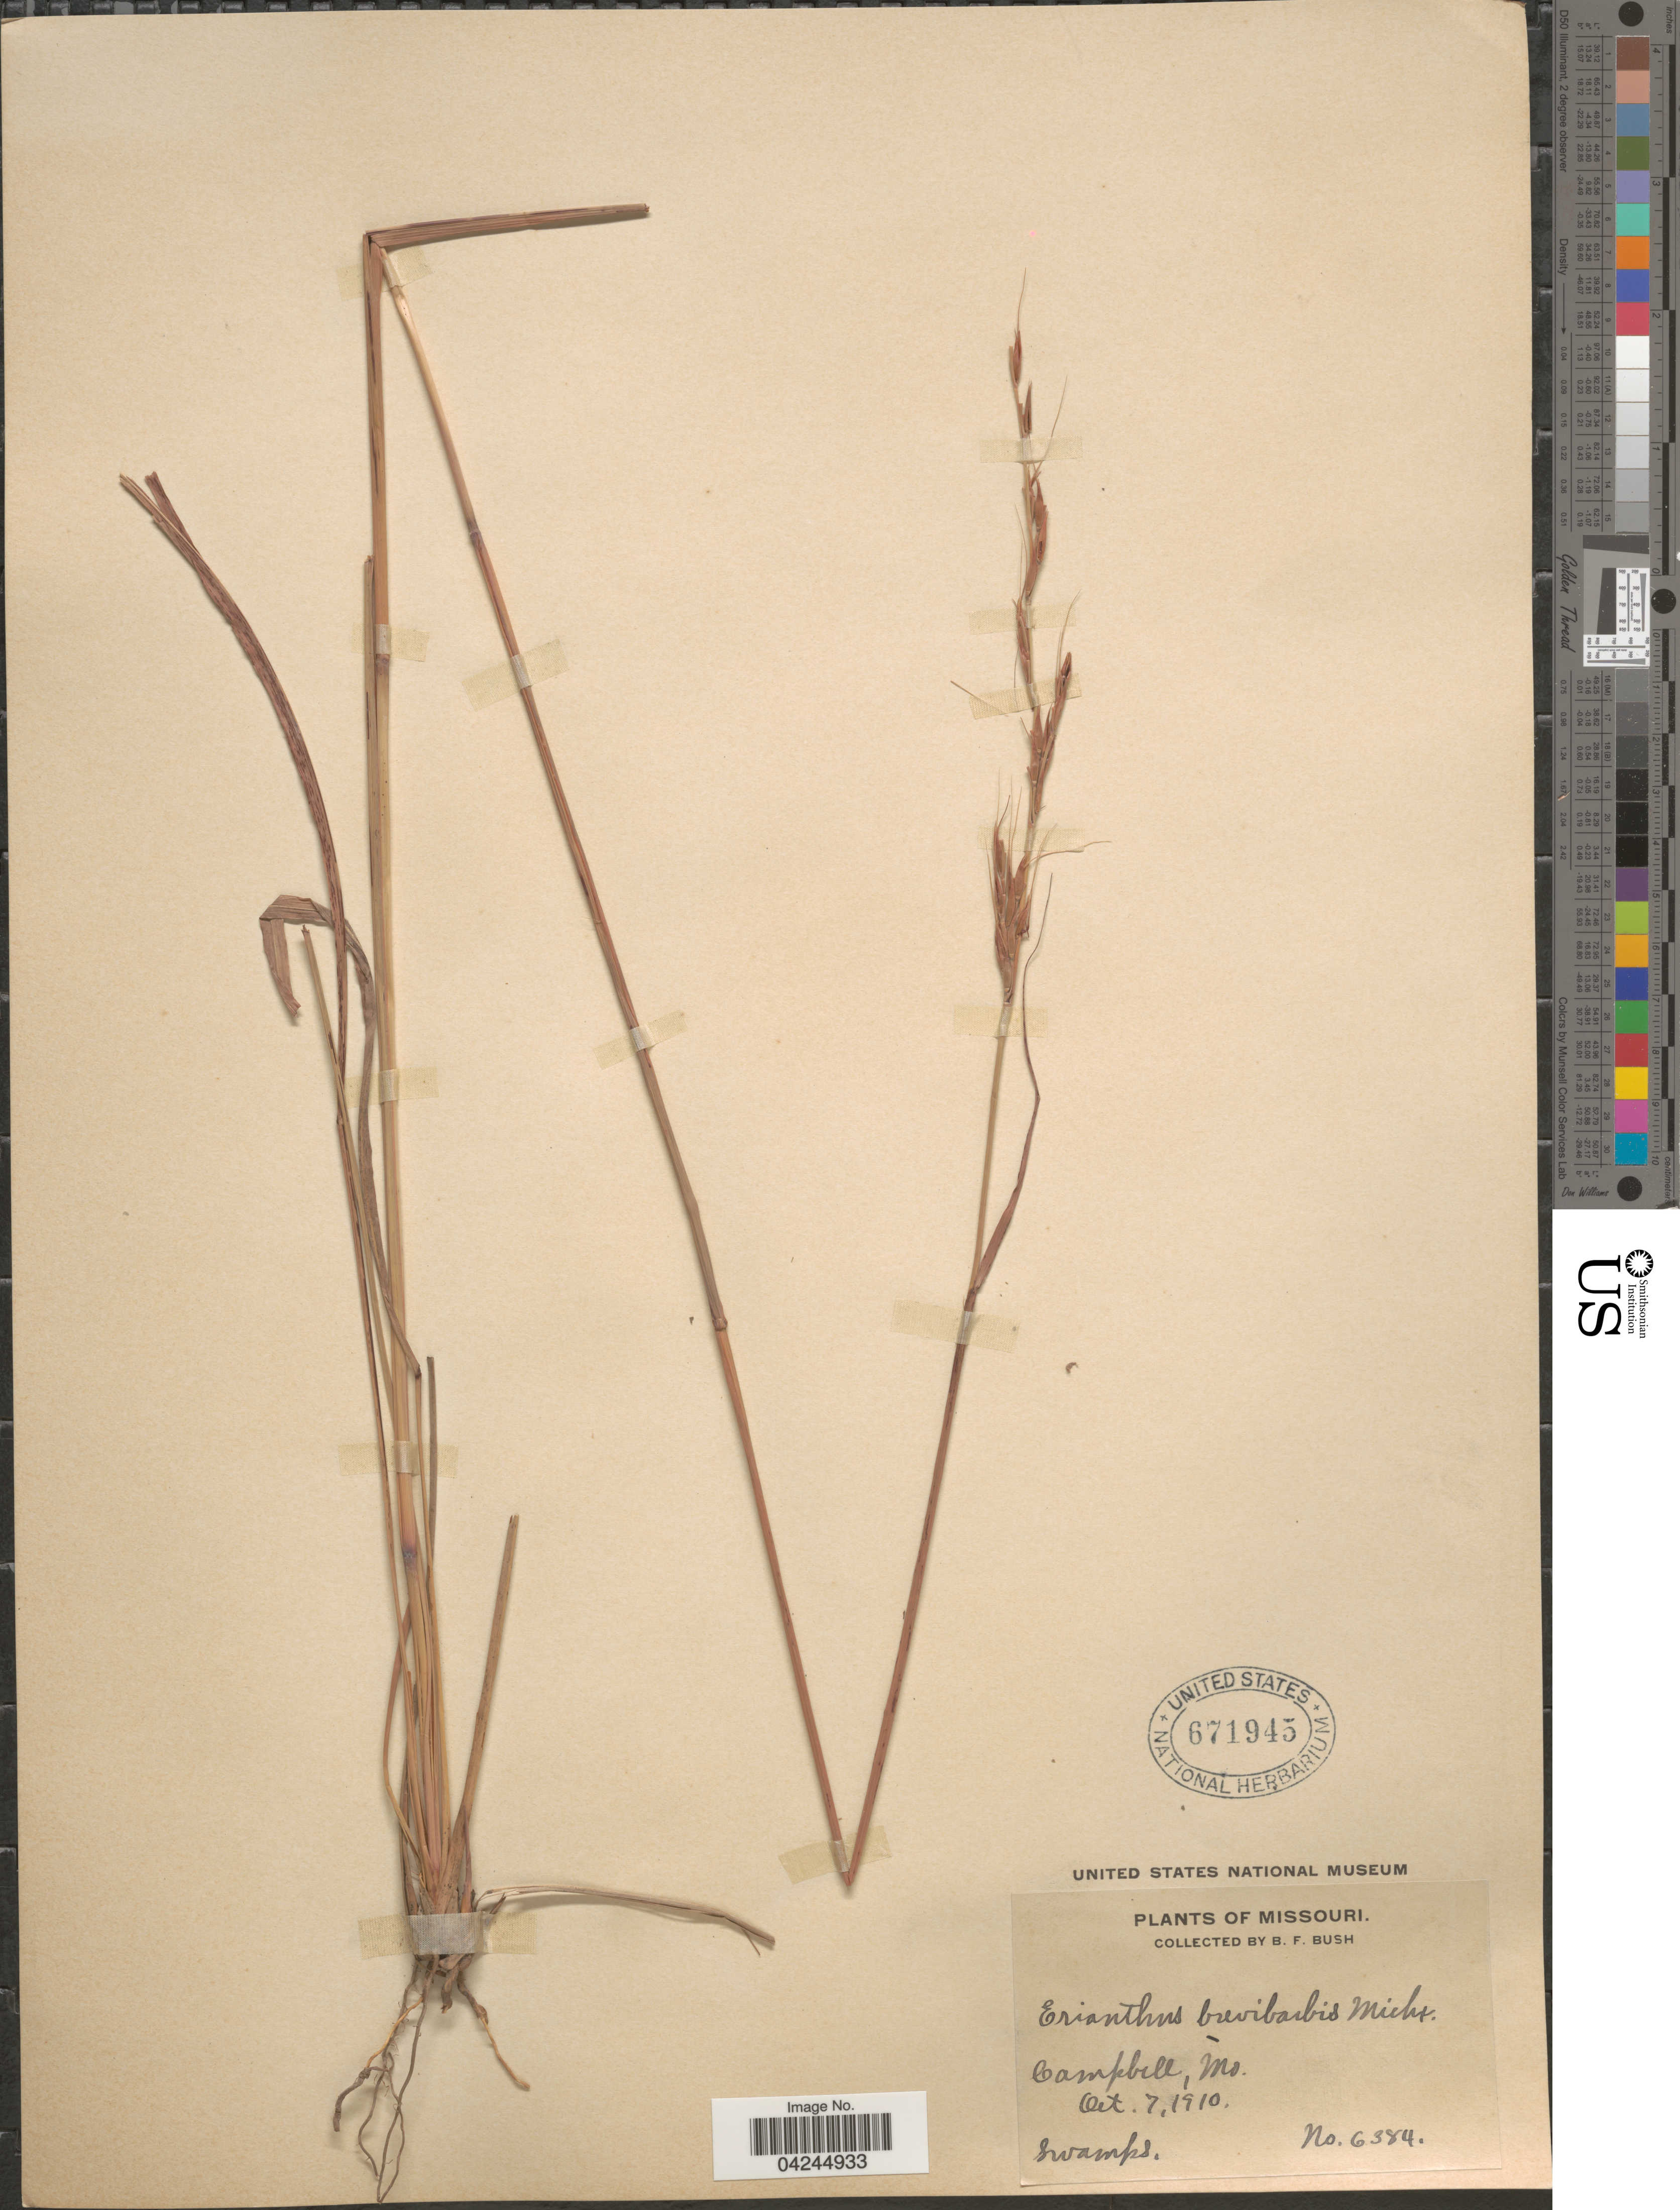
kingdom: Plantae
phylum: Tracheophyta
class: Liliopsida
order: Poales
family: Poaceae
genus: Erianthus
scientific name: Erianthus brevibarbis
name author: Michx.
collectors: B. F. Bush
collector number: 6384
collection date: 1910-10-07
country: United States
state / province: Missouri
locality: Campbill.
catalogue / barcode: US 671945